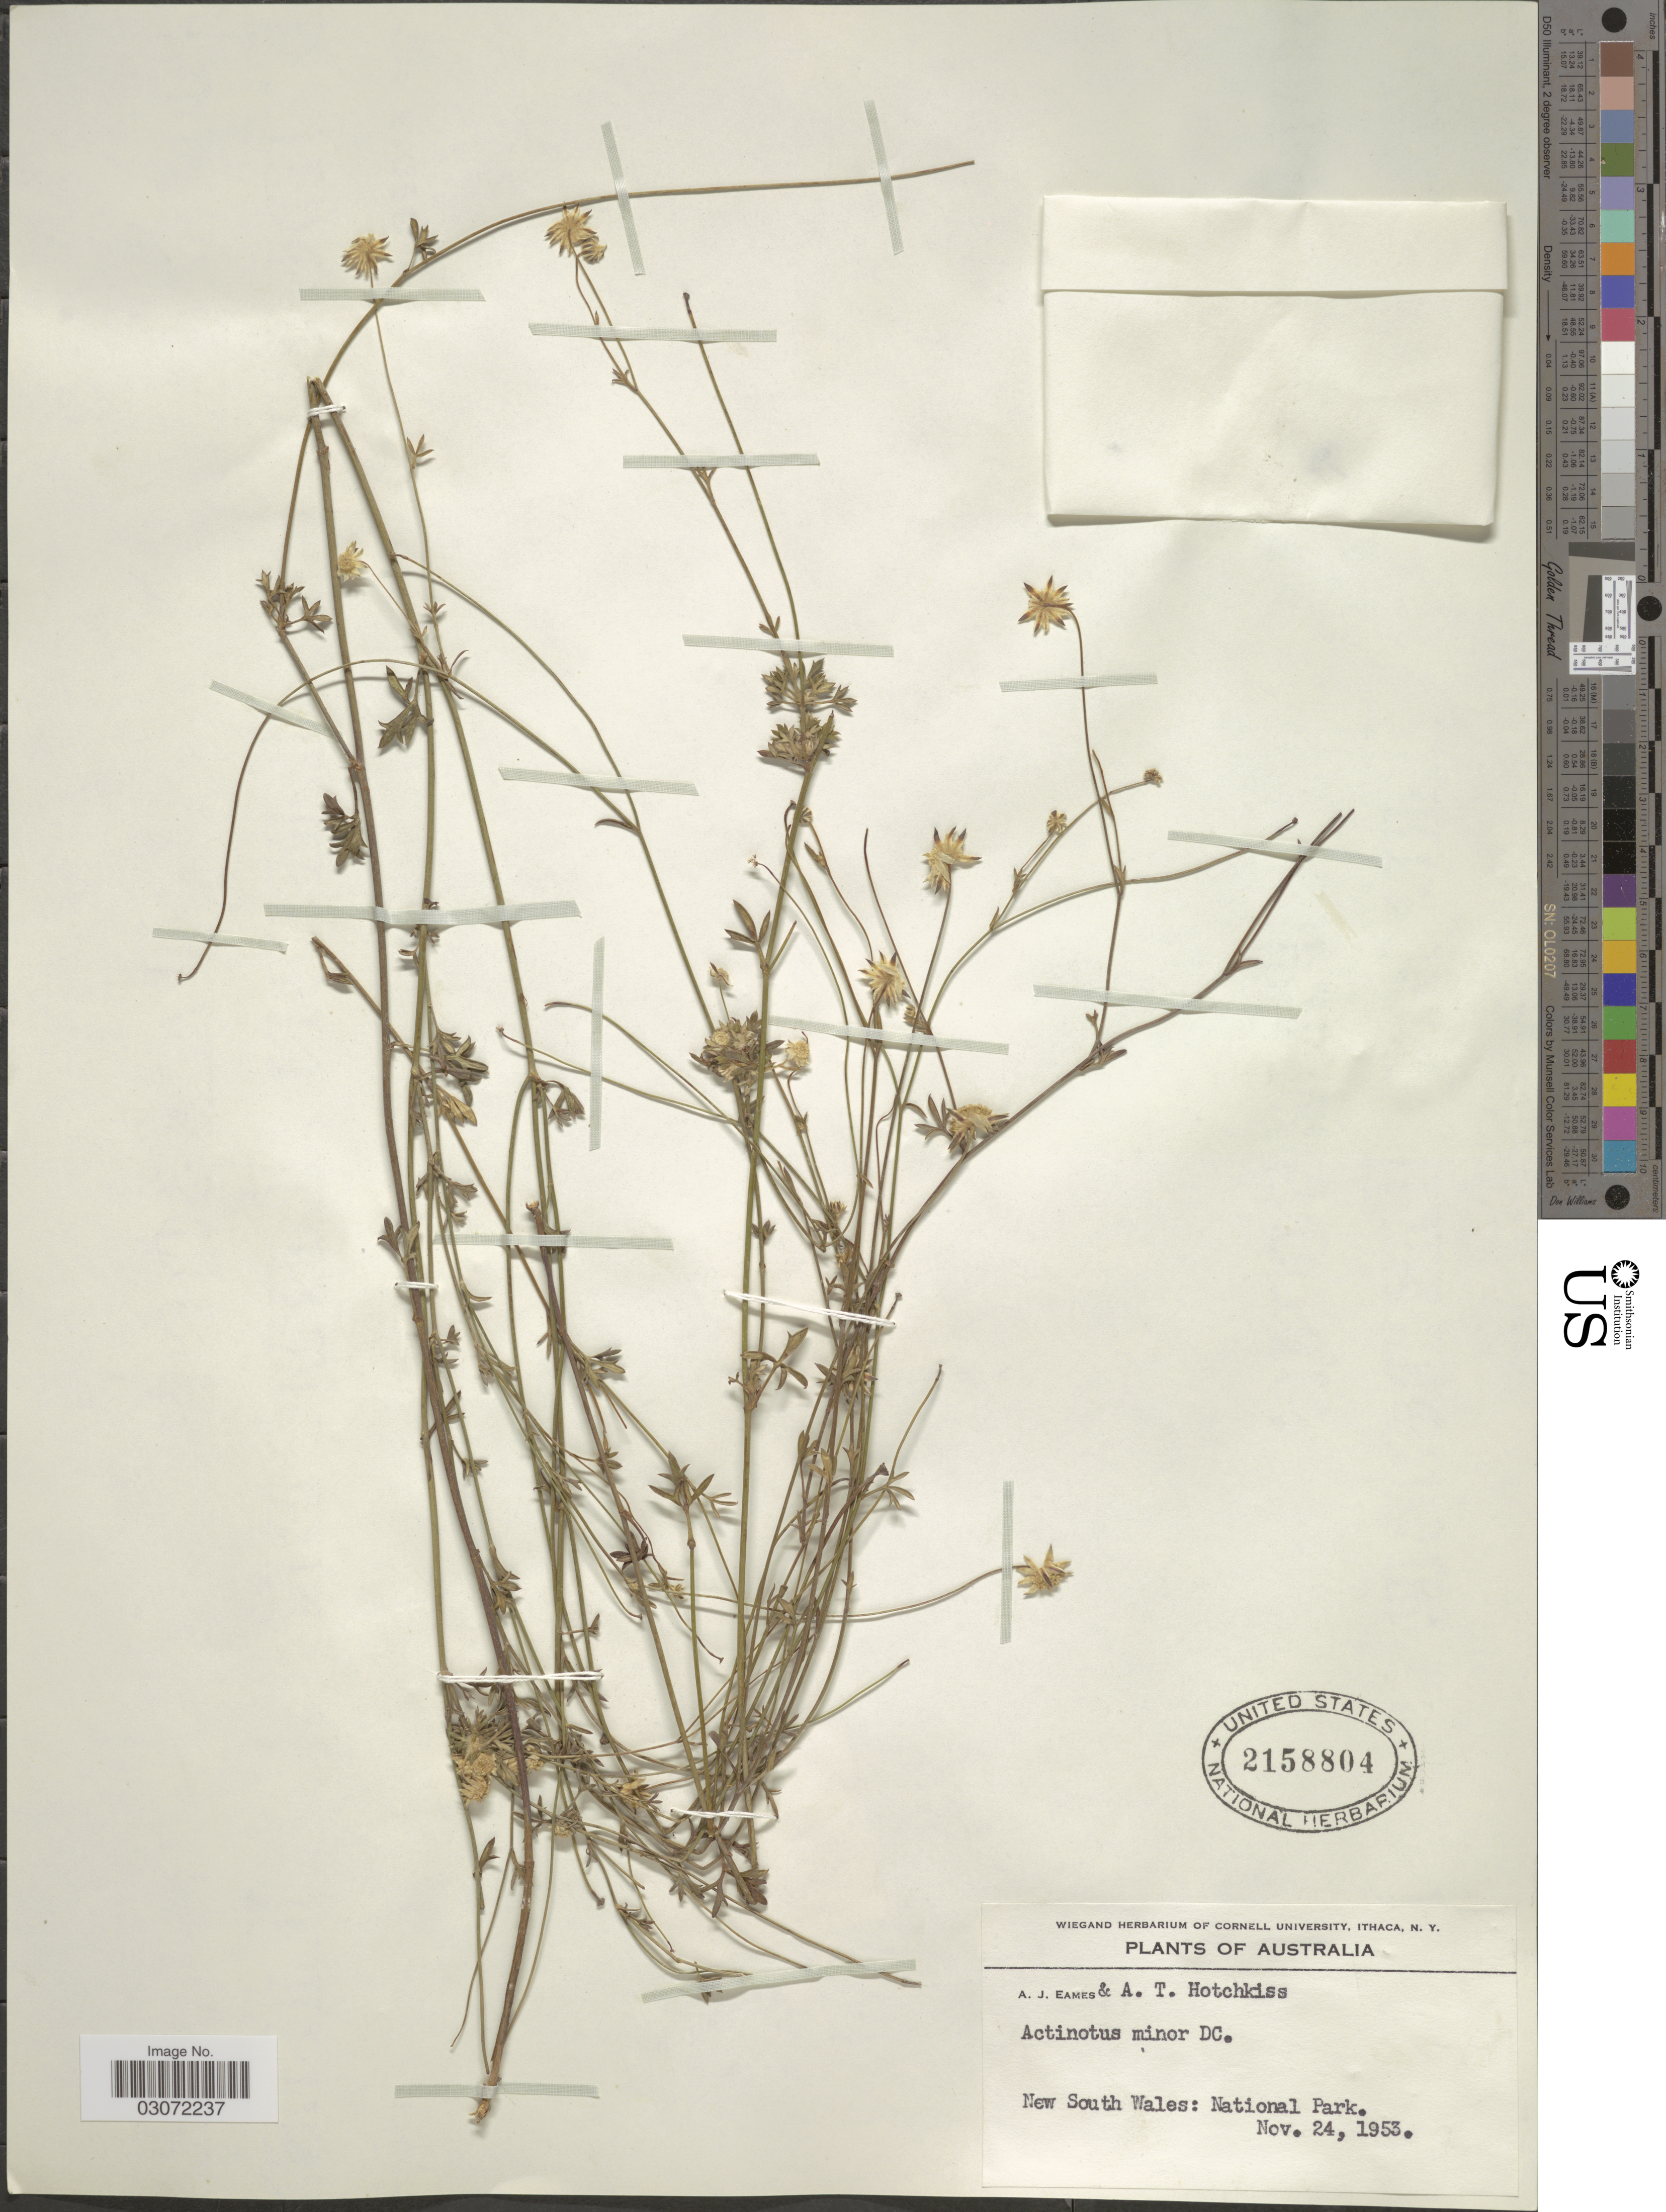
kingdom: Plantae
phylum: Tracheophyta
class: Magnoliopsida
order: Apiales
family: Apiaceae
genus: Actinotus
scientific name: Actinotus minor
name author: (Sm.) DC.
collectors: A. J. Eames & A. Hotchkiss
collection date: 1953-11-24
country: Australia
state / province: New South Wales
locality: National Park.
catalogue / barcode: US 2158804